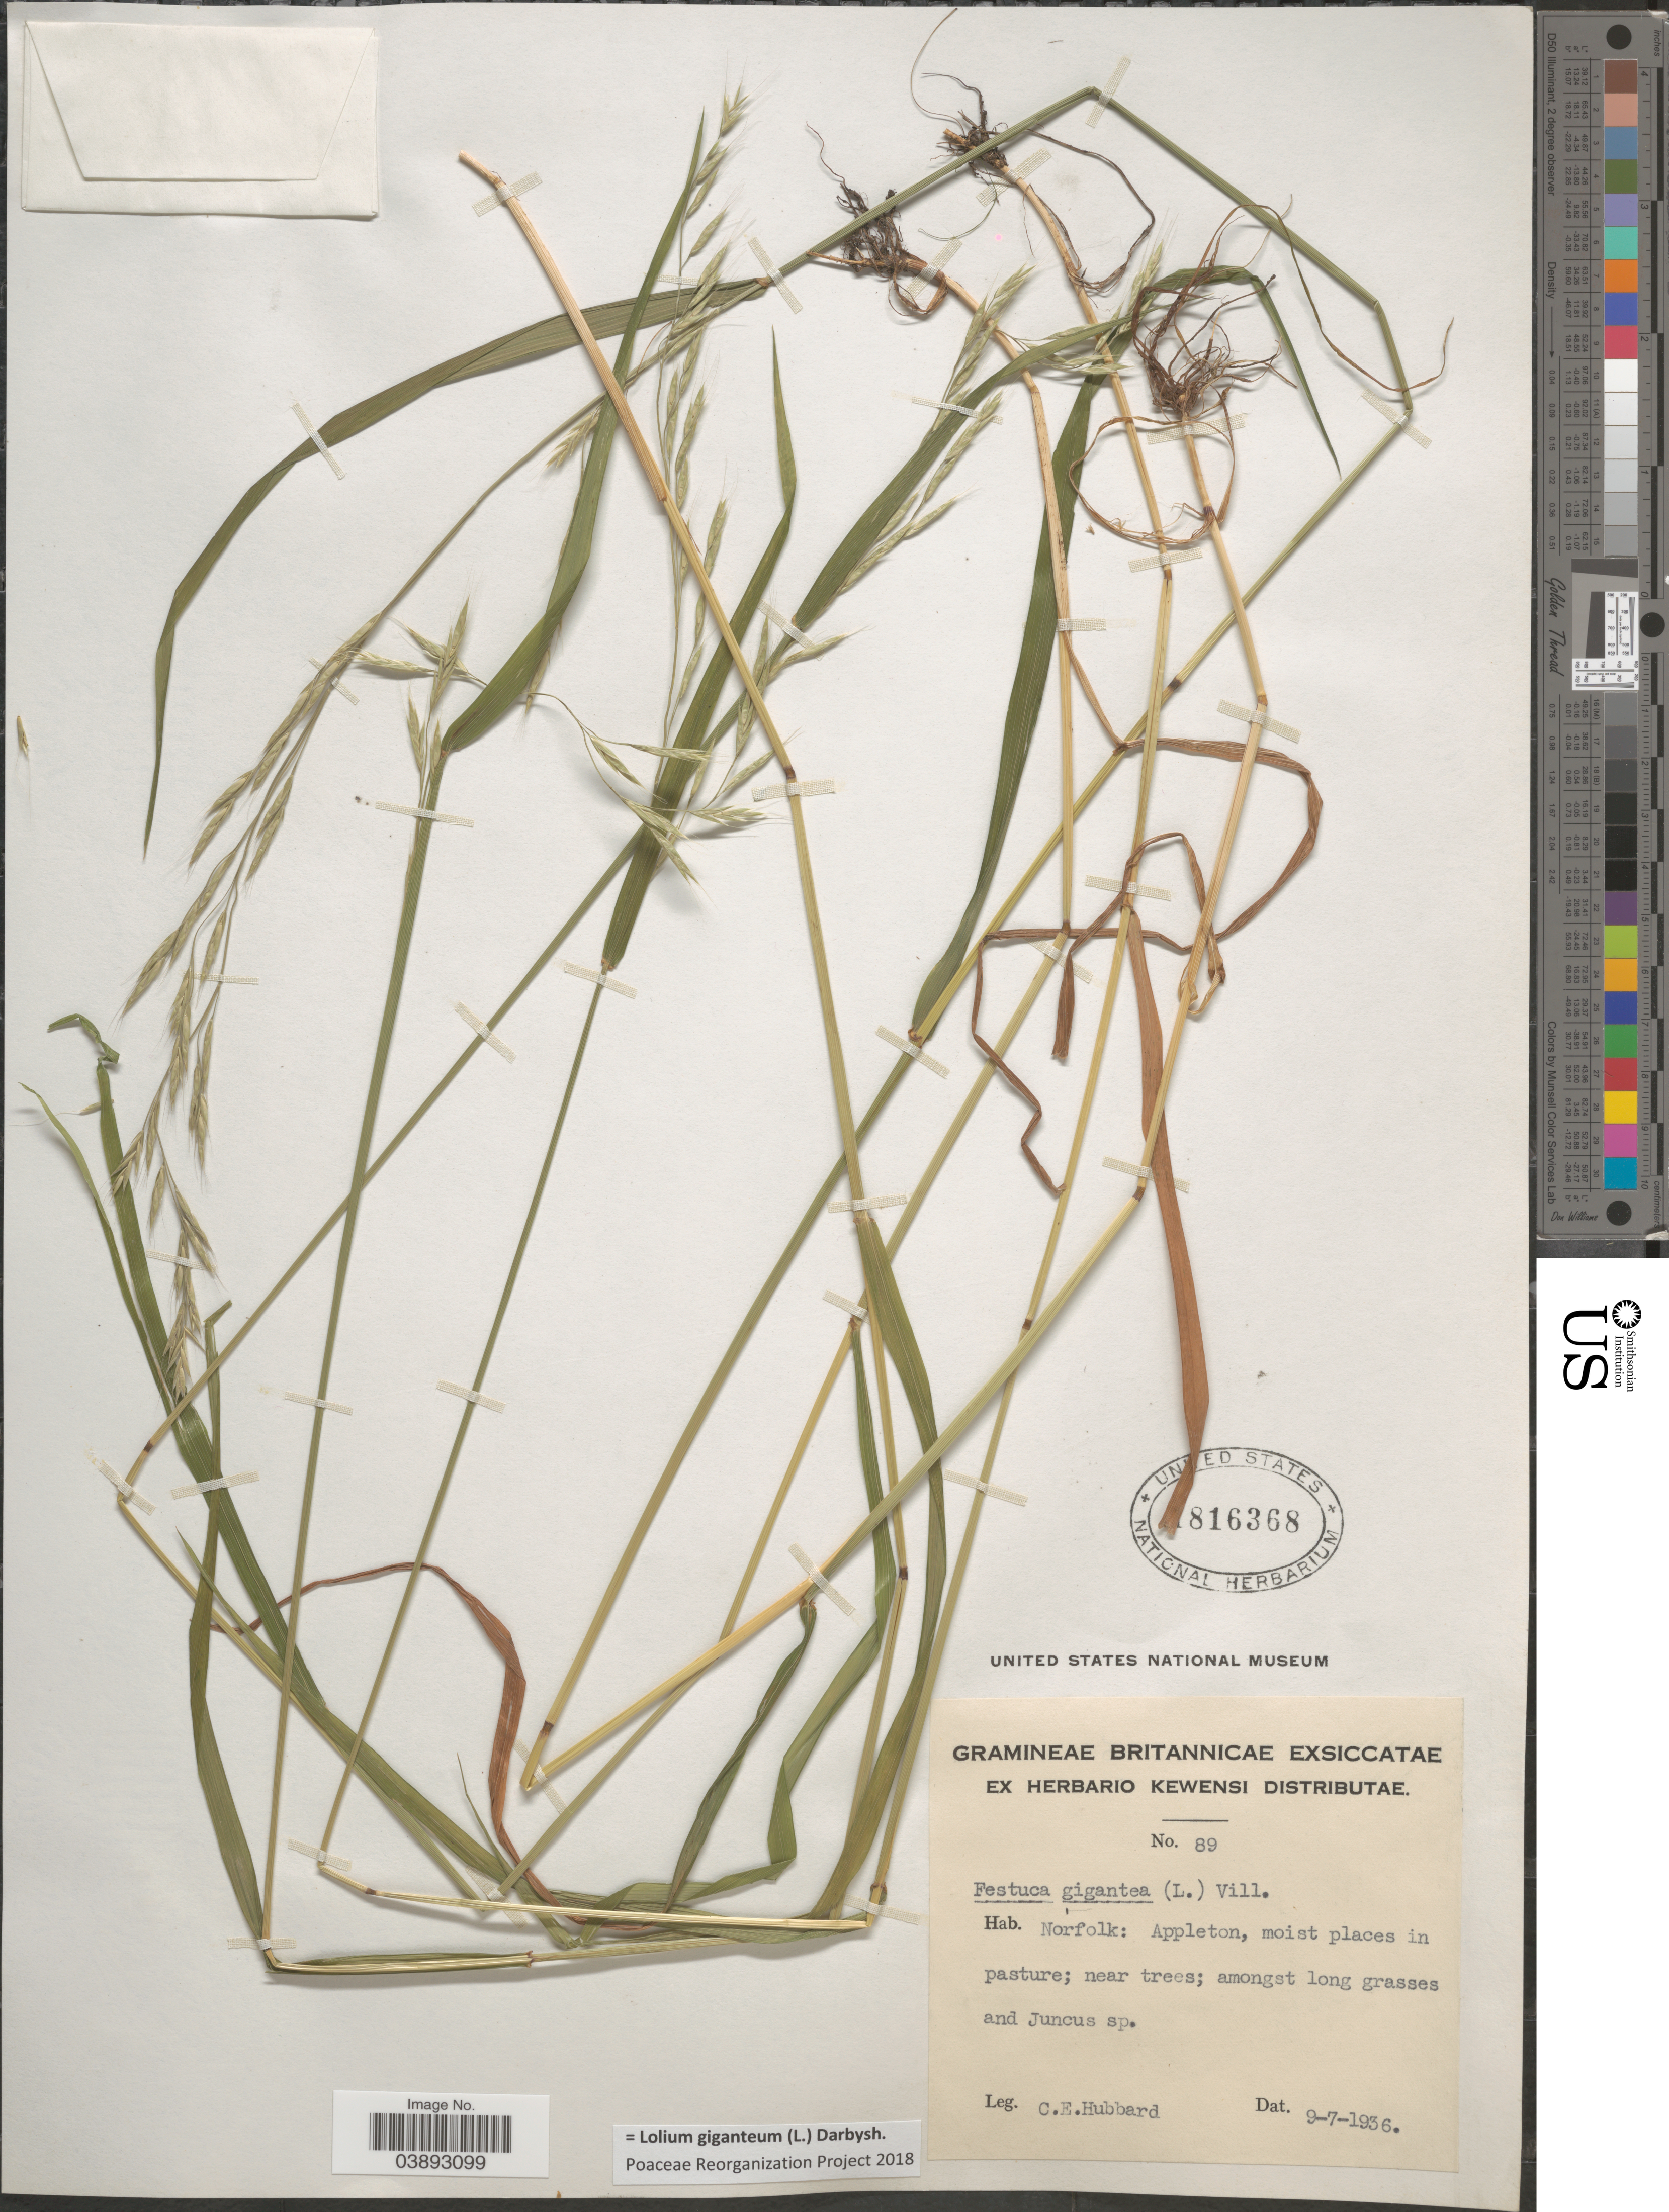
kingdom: Plantae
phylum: Tracheophyta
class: Liliopsida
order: Poales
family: Poaceae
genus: Lolium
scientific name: Lolium giganteum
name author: (L.) Darbysh.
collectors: C. E. Hubbard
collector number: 89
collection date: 1936-07-09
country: United Kingdom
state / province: England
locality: Norfolk: Appleton, moist places in pasture.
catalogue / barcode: US 1816368